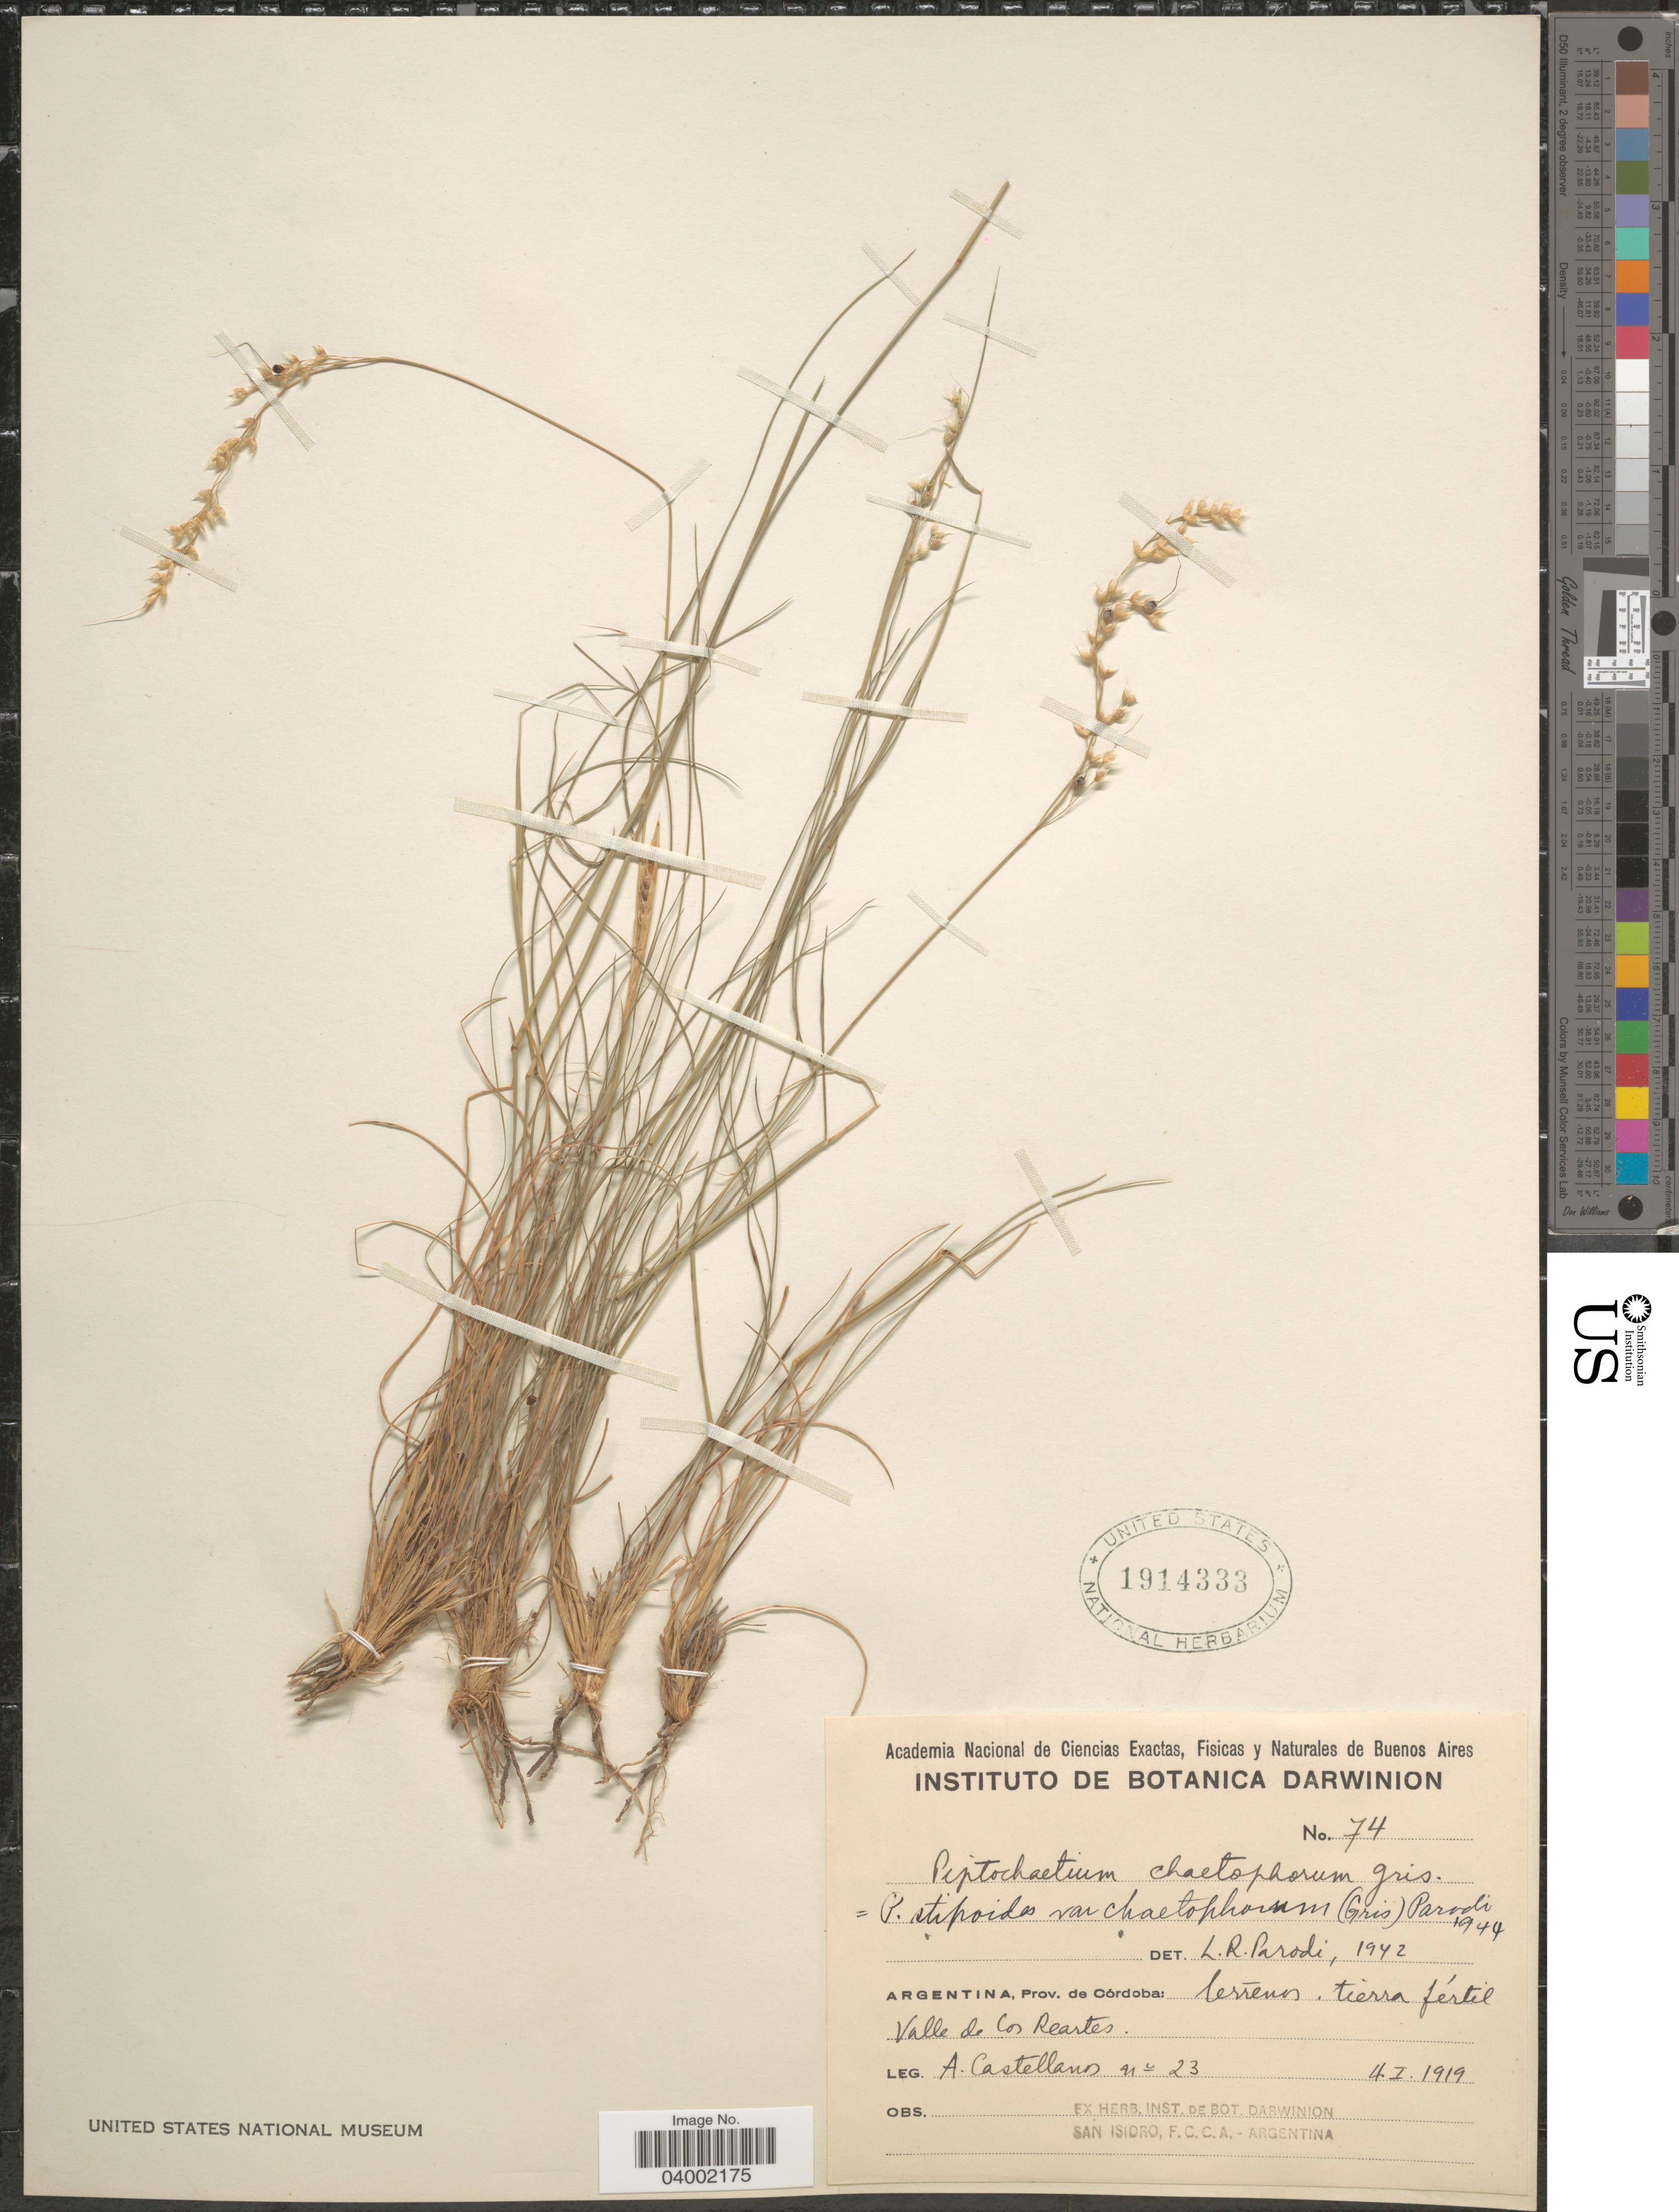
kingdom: Plantae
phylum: Tracheophyta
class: Liliopsida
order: Poales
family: Poaceae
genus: Piptochaetium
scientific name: Piptochaetium stipoides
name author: (Trin. & Rupr.) Hack. & Arechav.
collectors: A. Castellanos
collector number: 23/74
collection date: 1919-01-04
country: Argentina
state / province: Cordoba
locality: Terrenos, tierra fértil. Valle de los Reartes.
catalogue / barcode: US 1914333